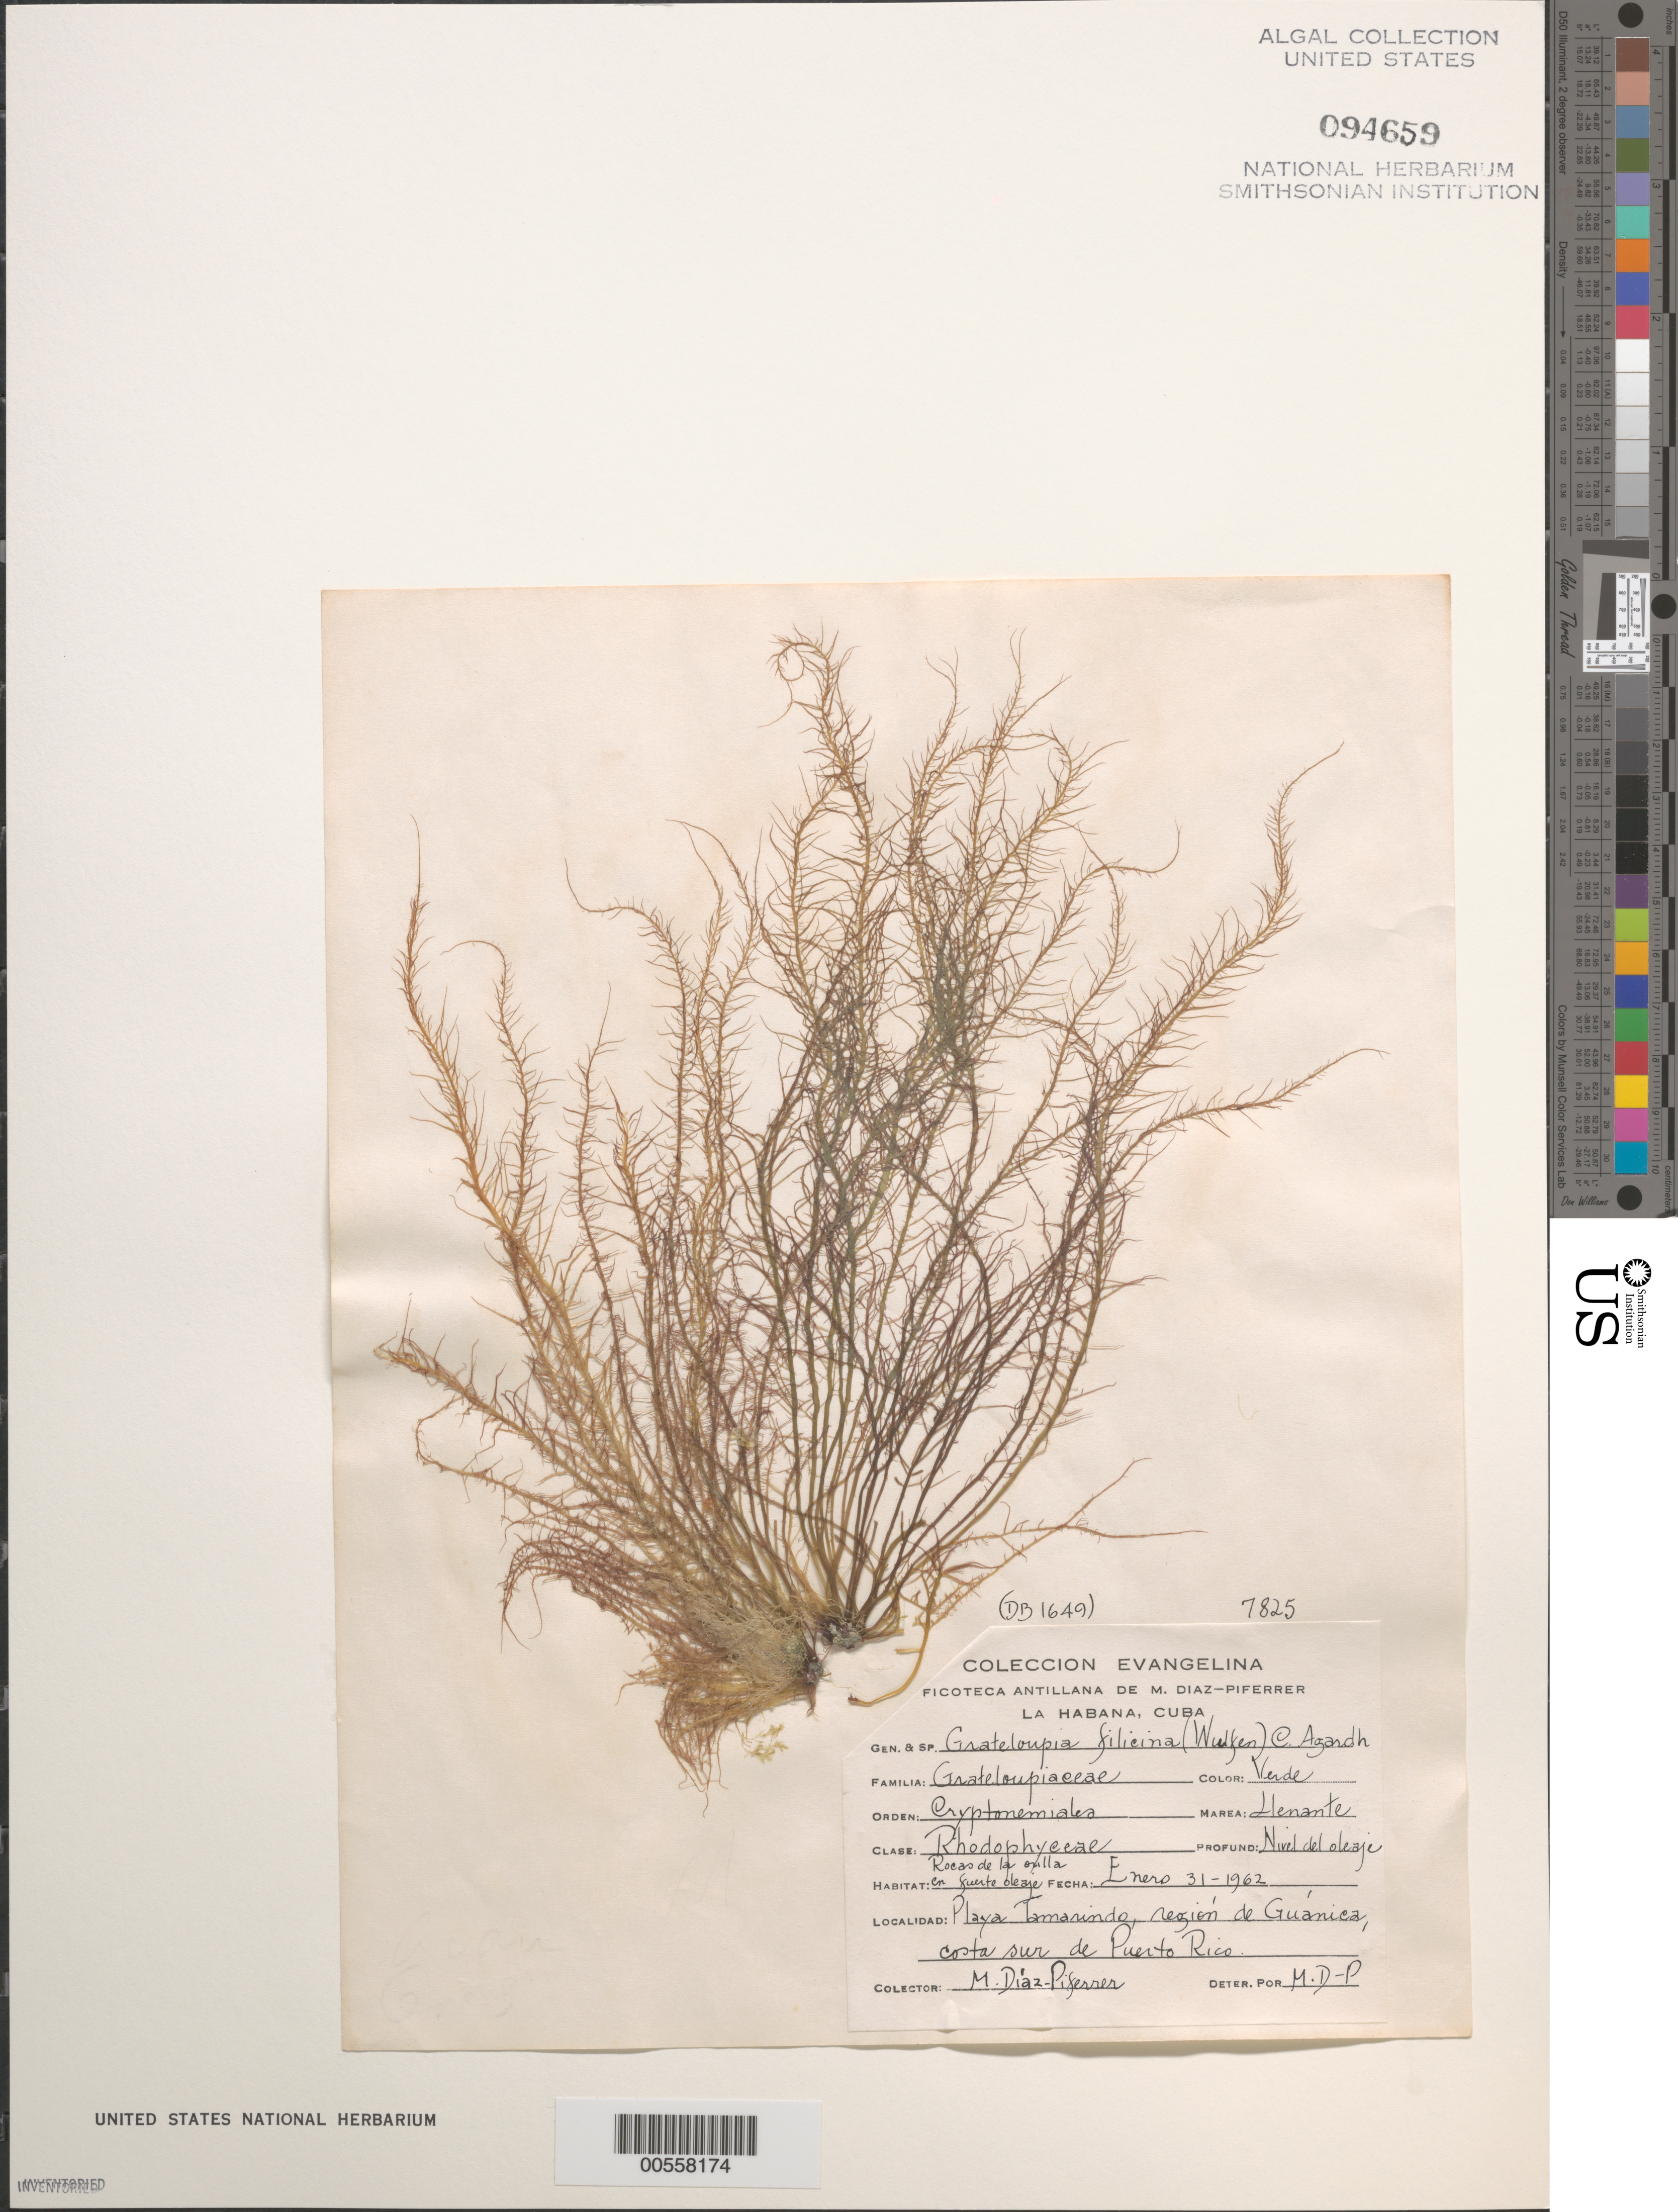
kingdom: Plantae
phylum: Rhodophyta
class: Florideophyceae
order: Halymeniales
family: Halymeniaceae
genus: Grateloupia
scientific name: Grateloupia filicina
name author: (J.V.Lamouroux) C. Agardh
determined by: Diaz-Piferrer, M.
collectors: M. Diaz-Piferrer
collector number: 7825 & DB-1649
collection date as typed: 31 Jan 1962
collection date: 1962-01-31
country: Puerto Rico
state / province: Guanica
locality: Playa tamarindo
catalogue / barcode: US 94659